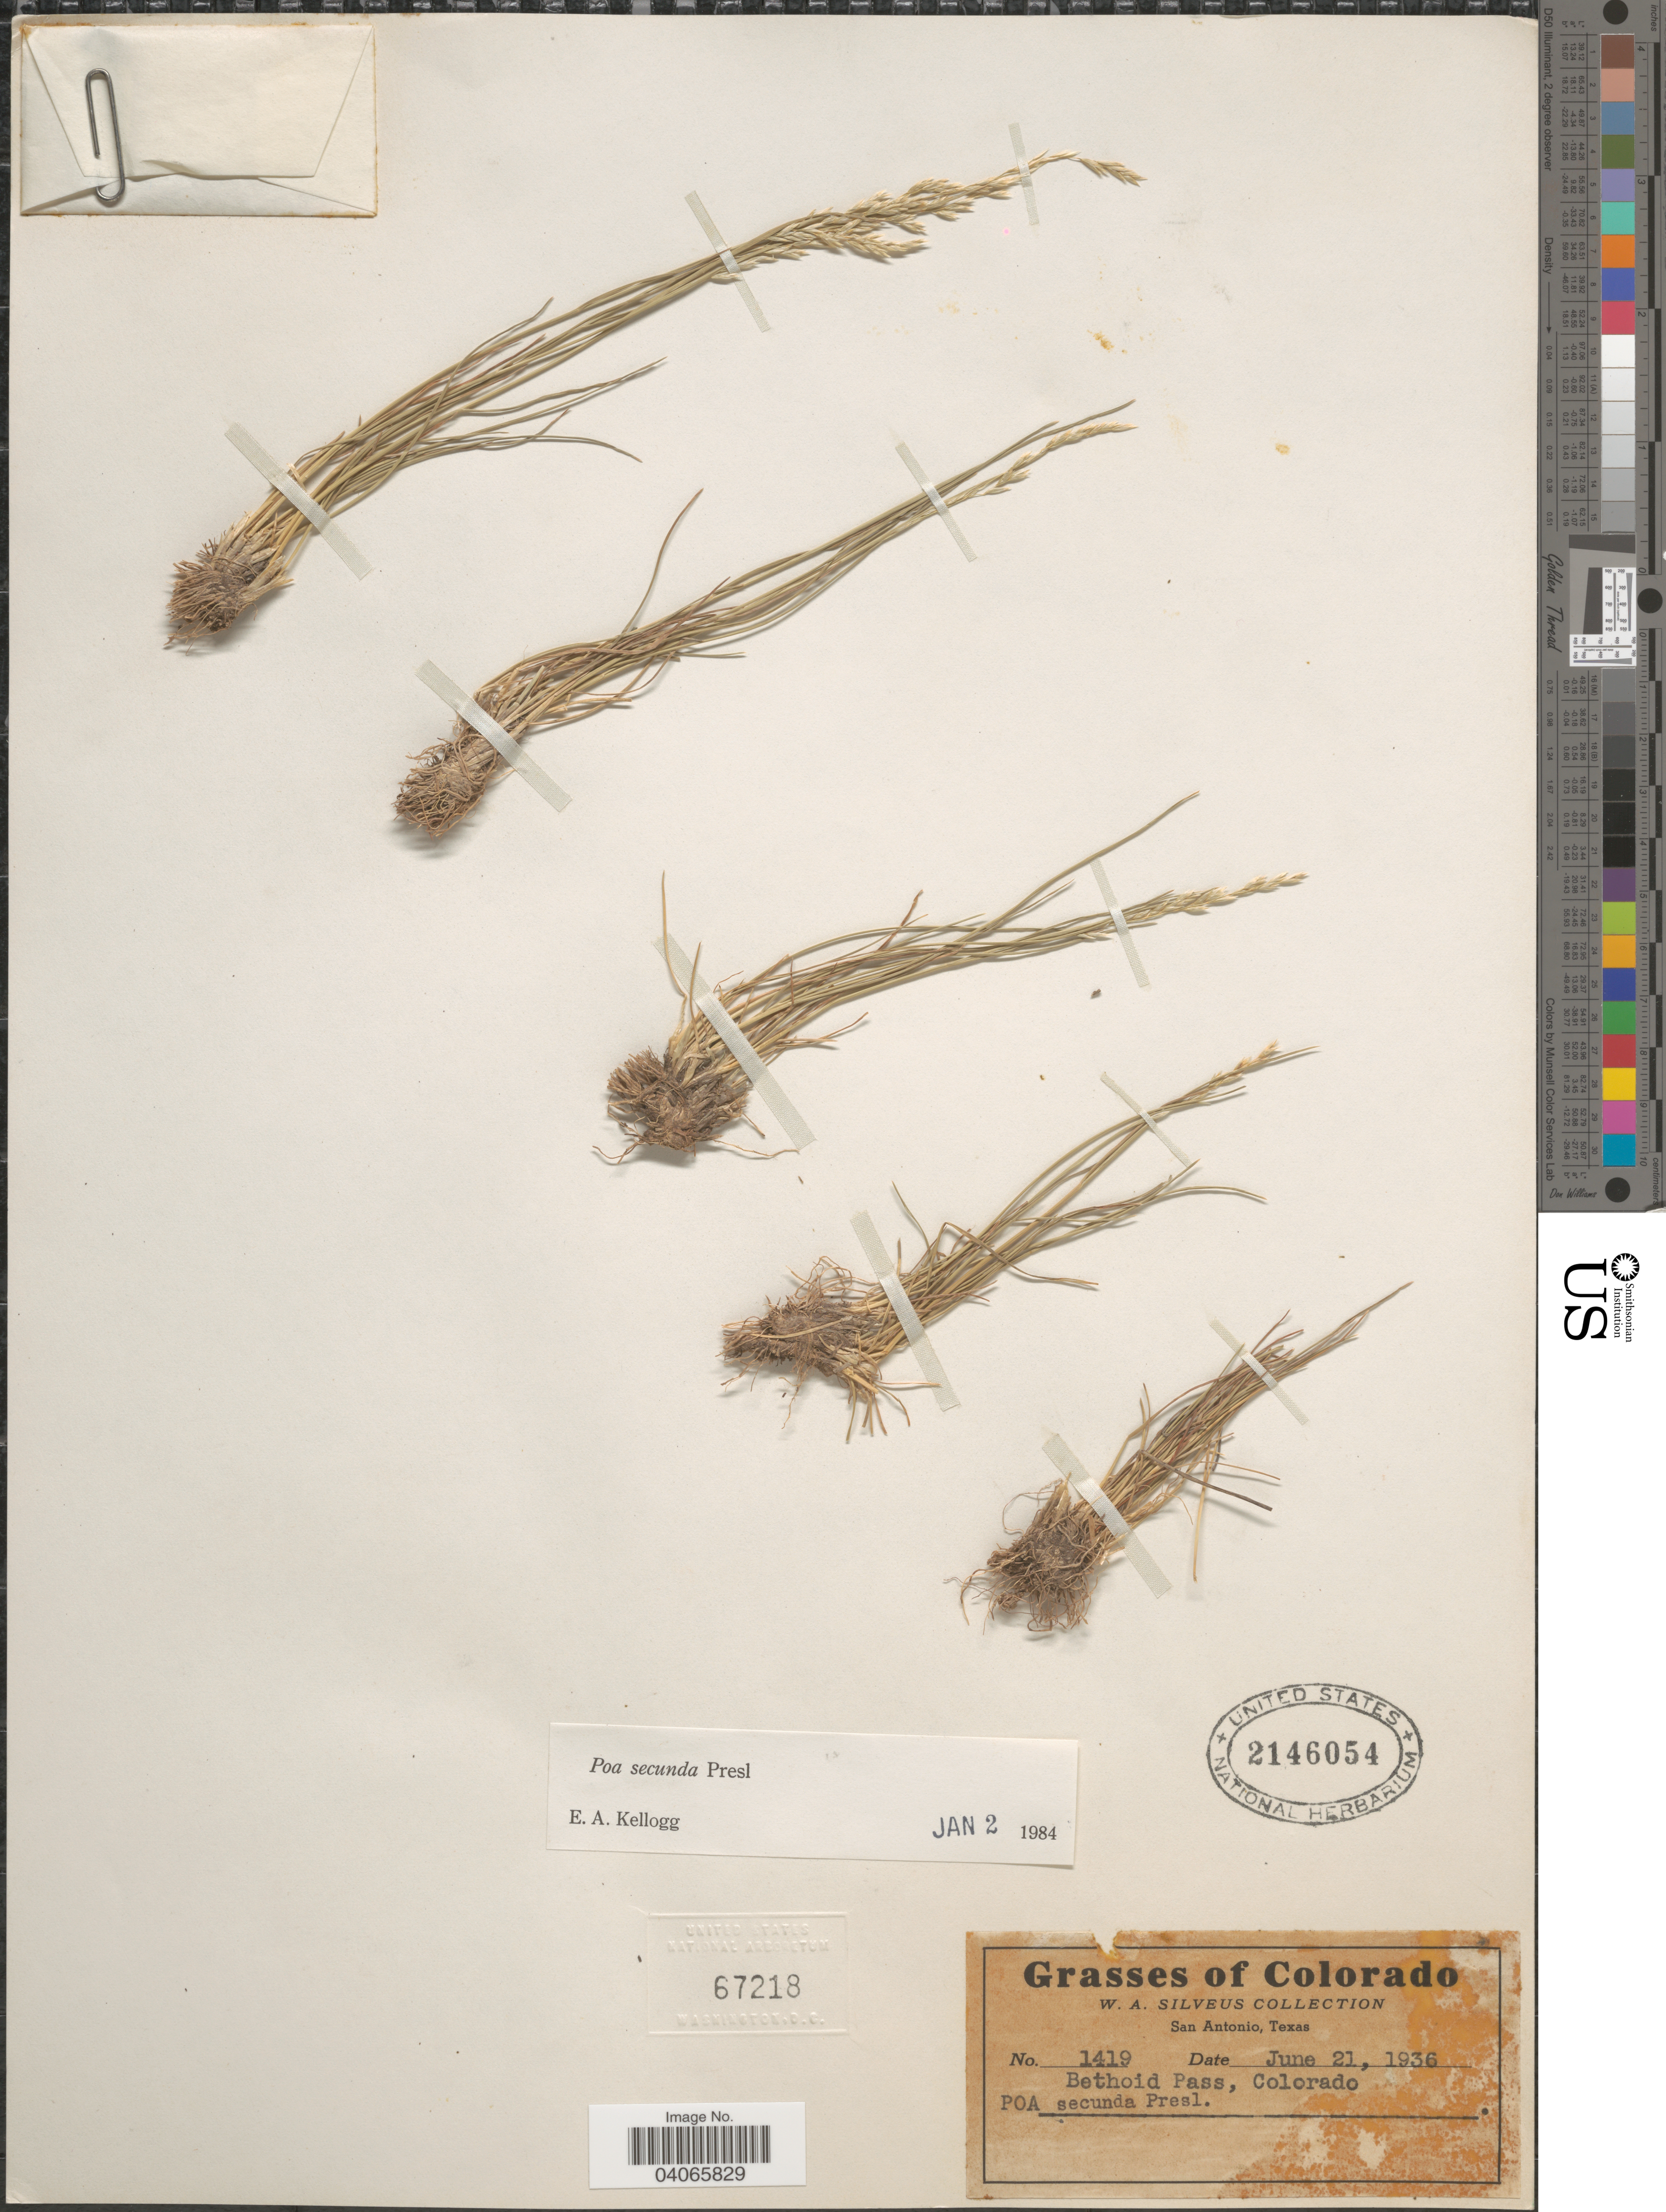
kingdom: Plantae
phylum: Tracheophyta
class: Liliopsida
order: Poales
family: Poaceae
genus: Poa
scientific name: Poa secunda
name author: J. Presl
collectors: W. Silveus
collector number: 1419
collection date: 1936-06-21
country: United States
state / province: Colorado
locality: Bethoid Pass.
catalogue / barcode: US 2146054